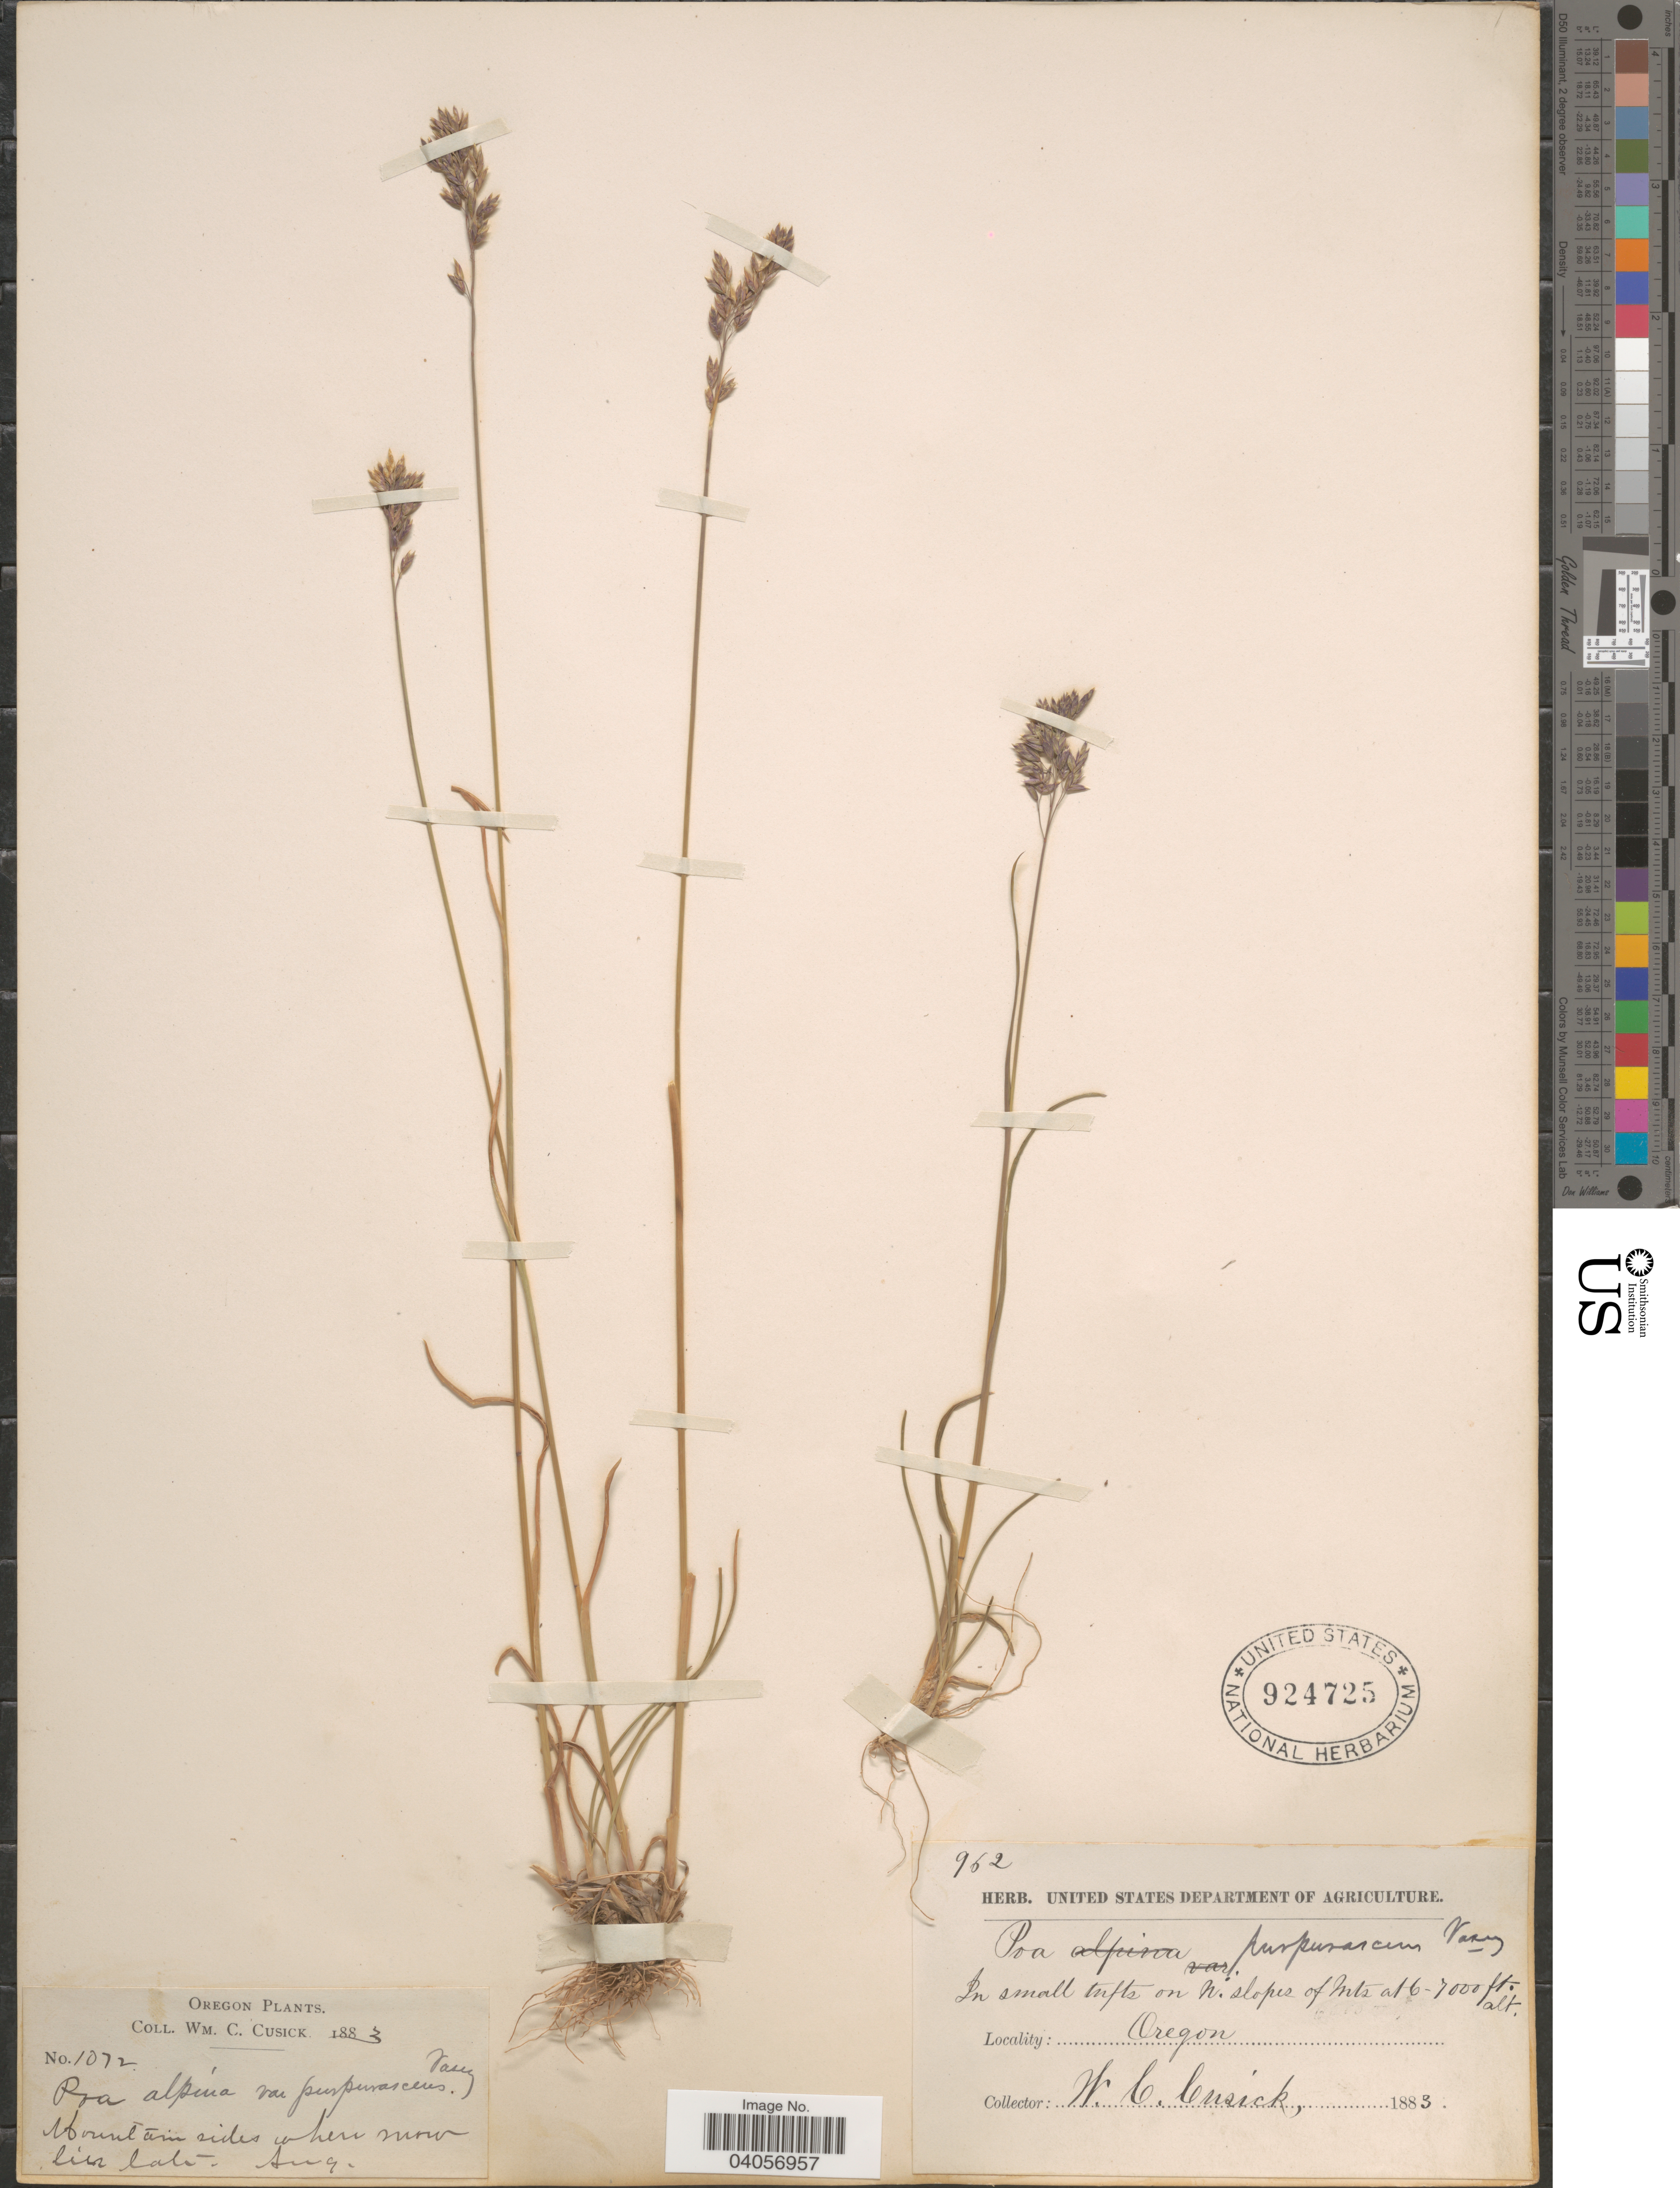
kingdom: Plantae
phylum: Tracheophyta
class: Liliopsida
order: Poales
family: Poaceae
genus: Poa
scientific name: Poa cusickii subsp. epilis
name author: (Scribn.) W.A. Weber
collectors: W. C. Cusick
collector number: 1072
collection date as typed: Late Aug. 1883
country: United States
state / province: Oregon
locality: On N. slopes of Mts.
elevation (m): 1829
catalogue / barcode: US 924725